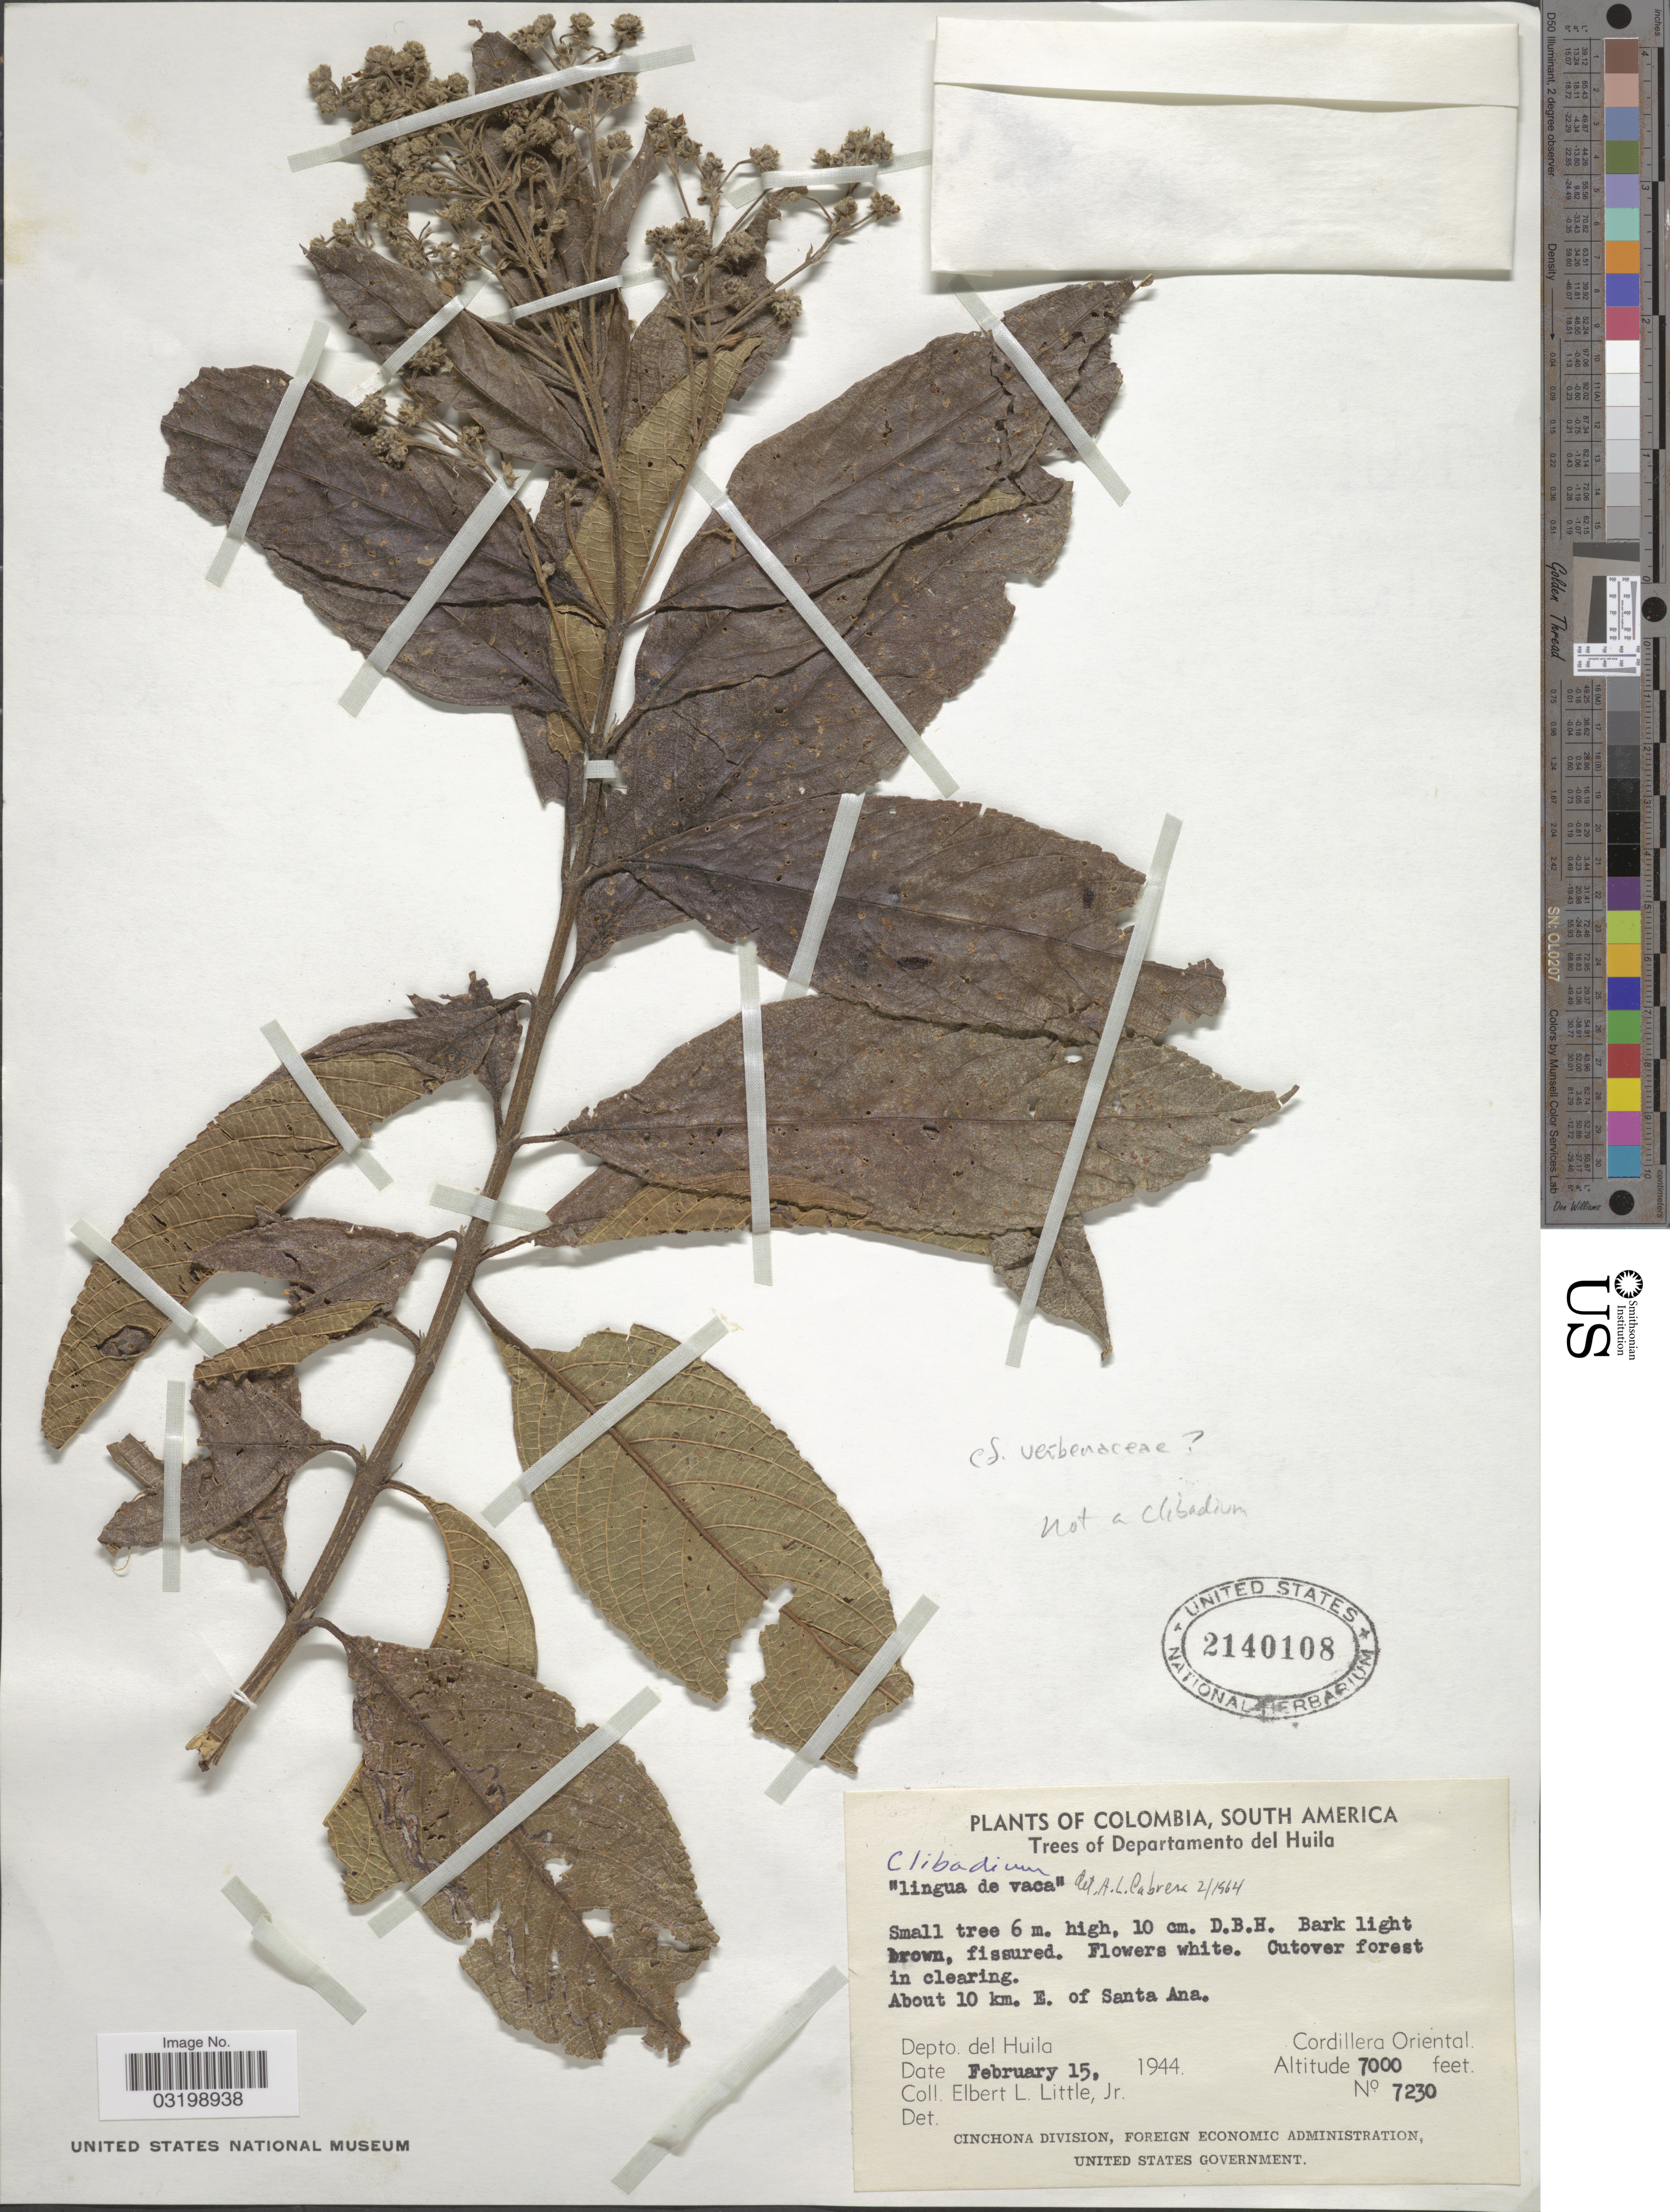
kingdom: Plantae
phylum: Tracheophyta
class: Magnoliopsida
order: Lamiales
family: Verbenaceae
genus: Lippia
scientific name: Lippia hirsuta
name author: L. f.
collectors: E. L. Little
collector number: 7230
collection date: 1944-02-15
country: Colombia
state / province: Huila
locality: Departamento del Huila. About 10 km. E. of Santa Ana. Cordillera Oriental.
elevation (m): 2134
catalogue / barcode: US 2140108